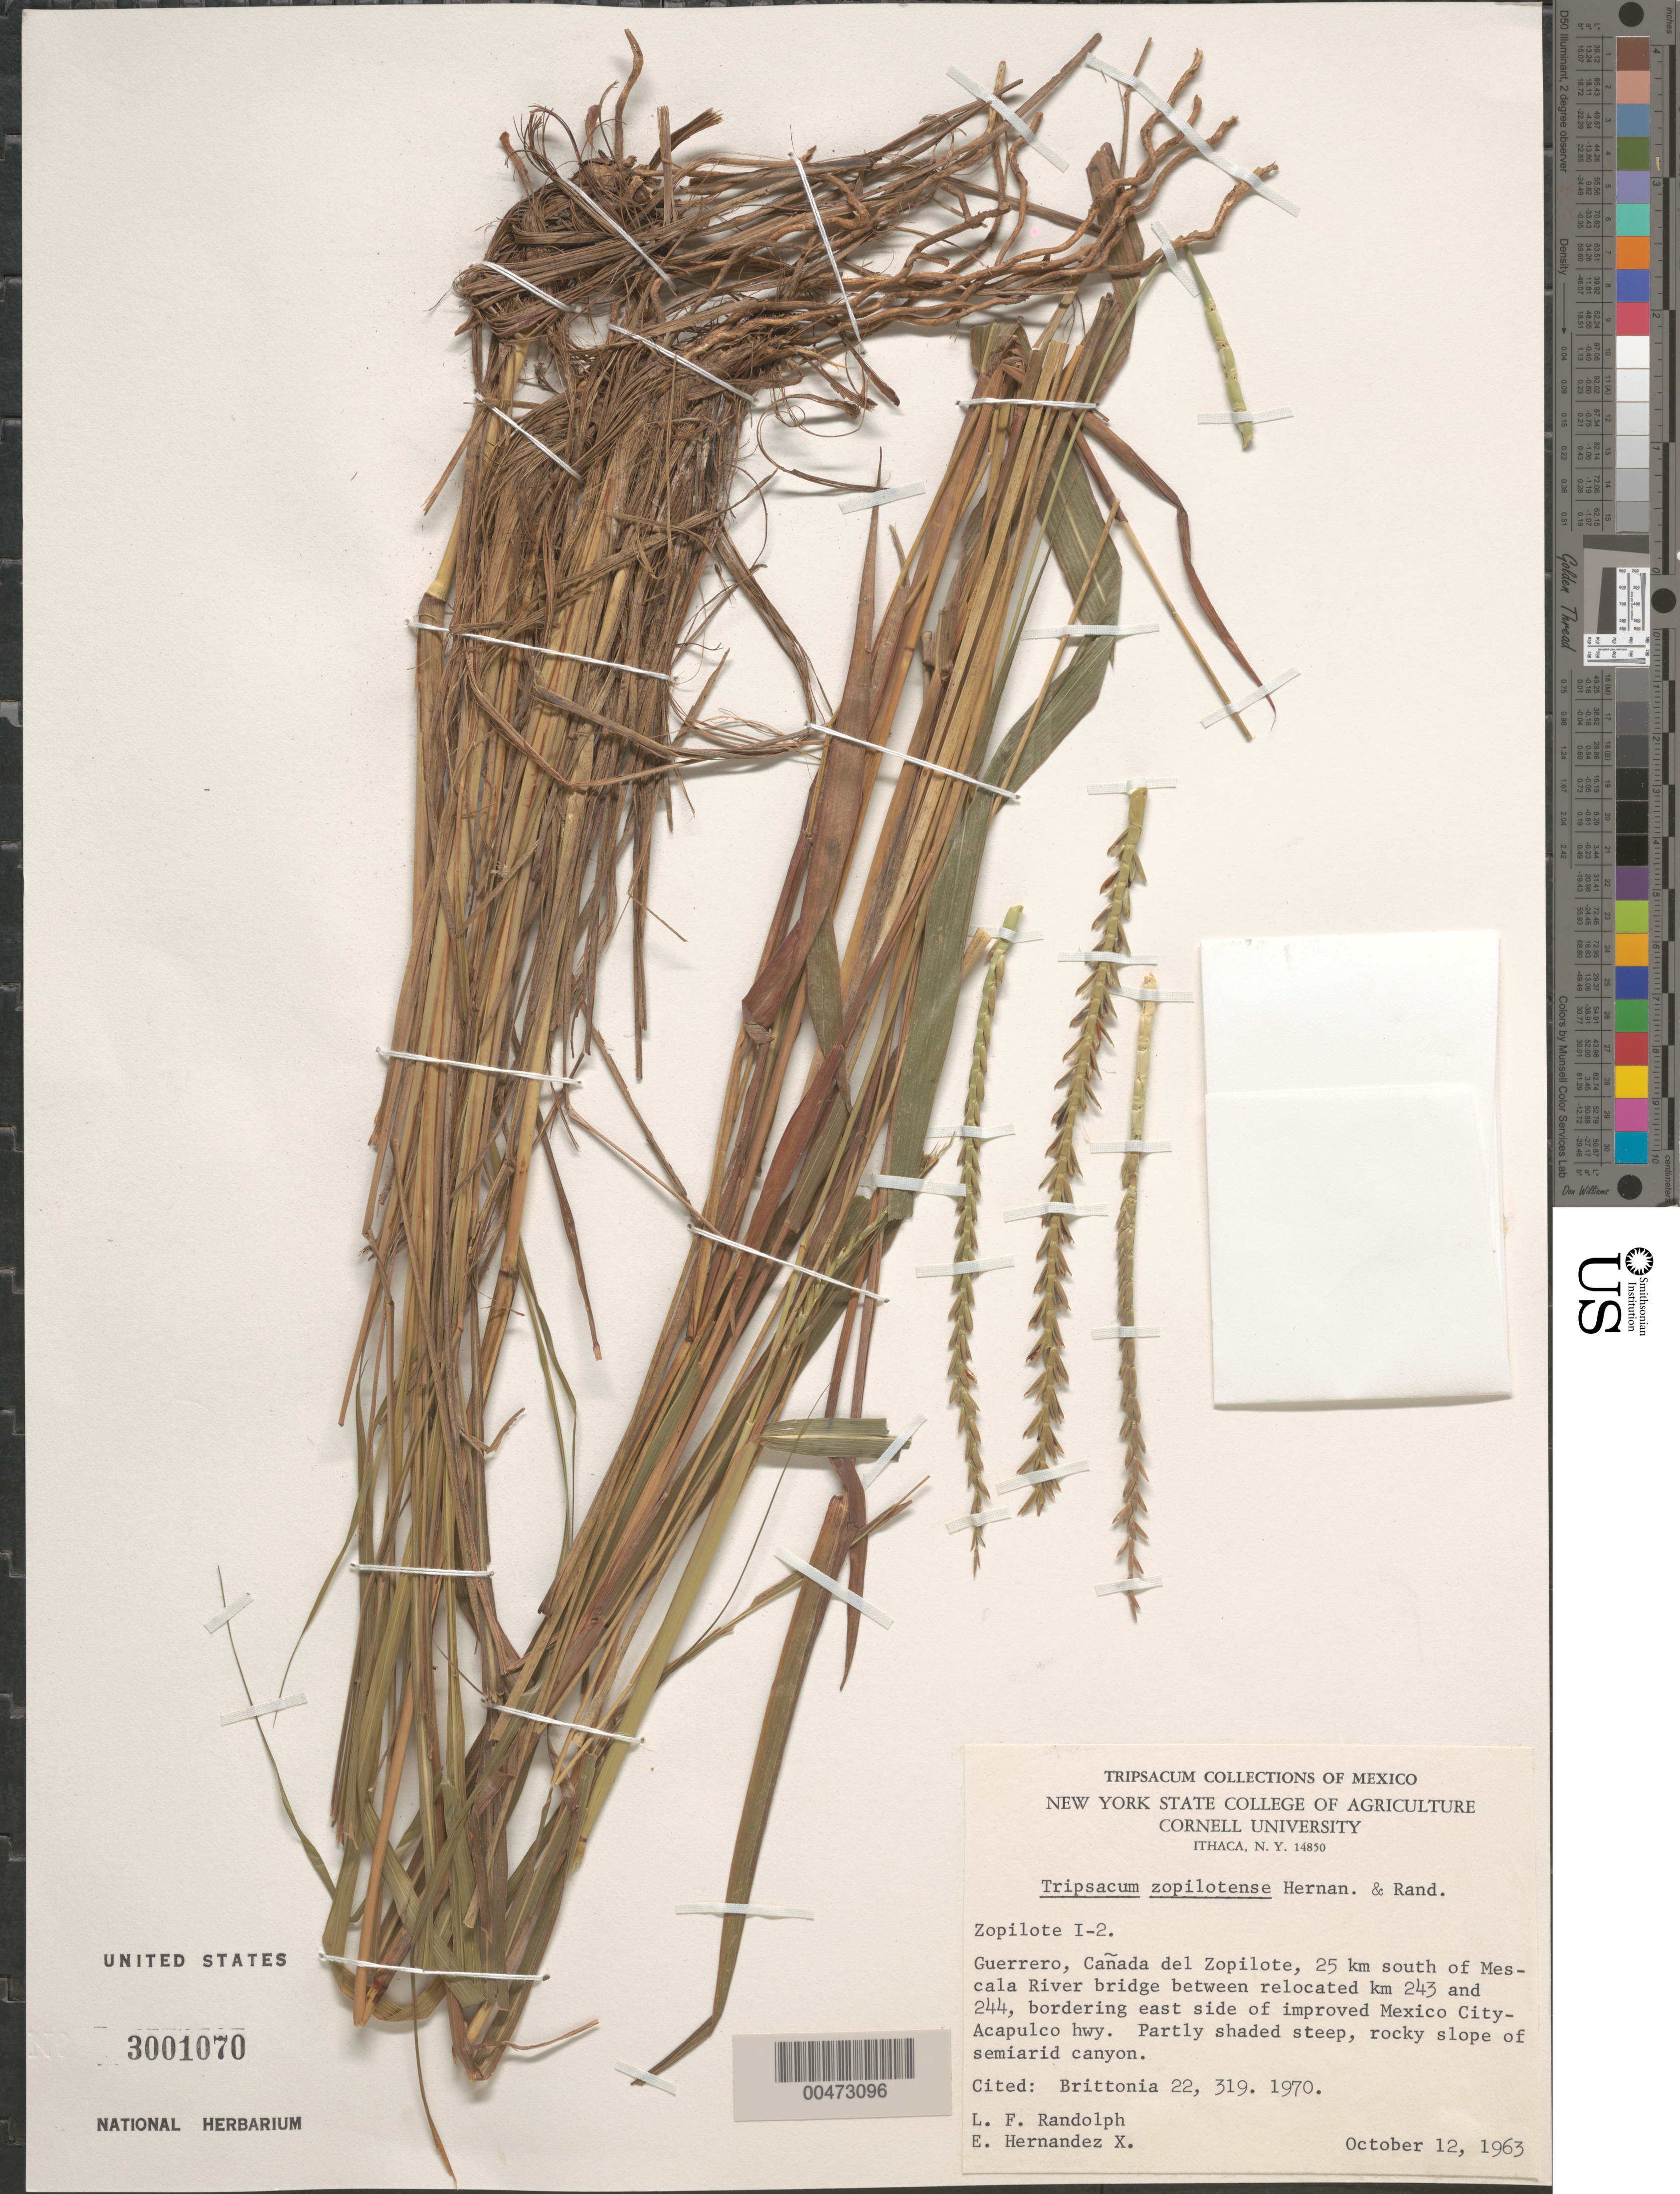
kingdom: Plantae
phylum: Tracheophyta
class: Liliopsida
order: Poales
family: Poaceae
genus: Tripsacum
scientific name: Tripsacum zapolitense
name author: Hern.-Xol. & Randolph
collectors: L. F. Randolph & E. I. Hernández-X.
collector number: Zopilot. I-2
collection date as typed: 12 Oct 1963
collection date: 1963-10-12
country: Mexico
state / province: Guerrero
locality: Cañada del Zopilote, 25 km S of Mescala River bridge between relocat. km 243 & 244, bordering E side of Mexico City - Acapulco Hwy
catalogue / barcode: US 3001070